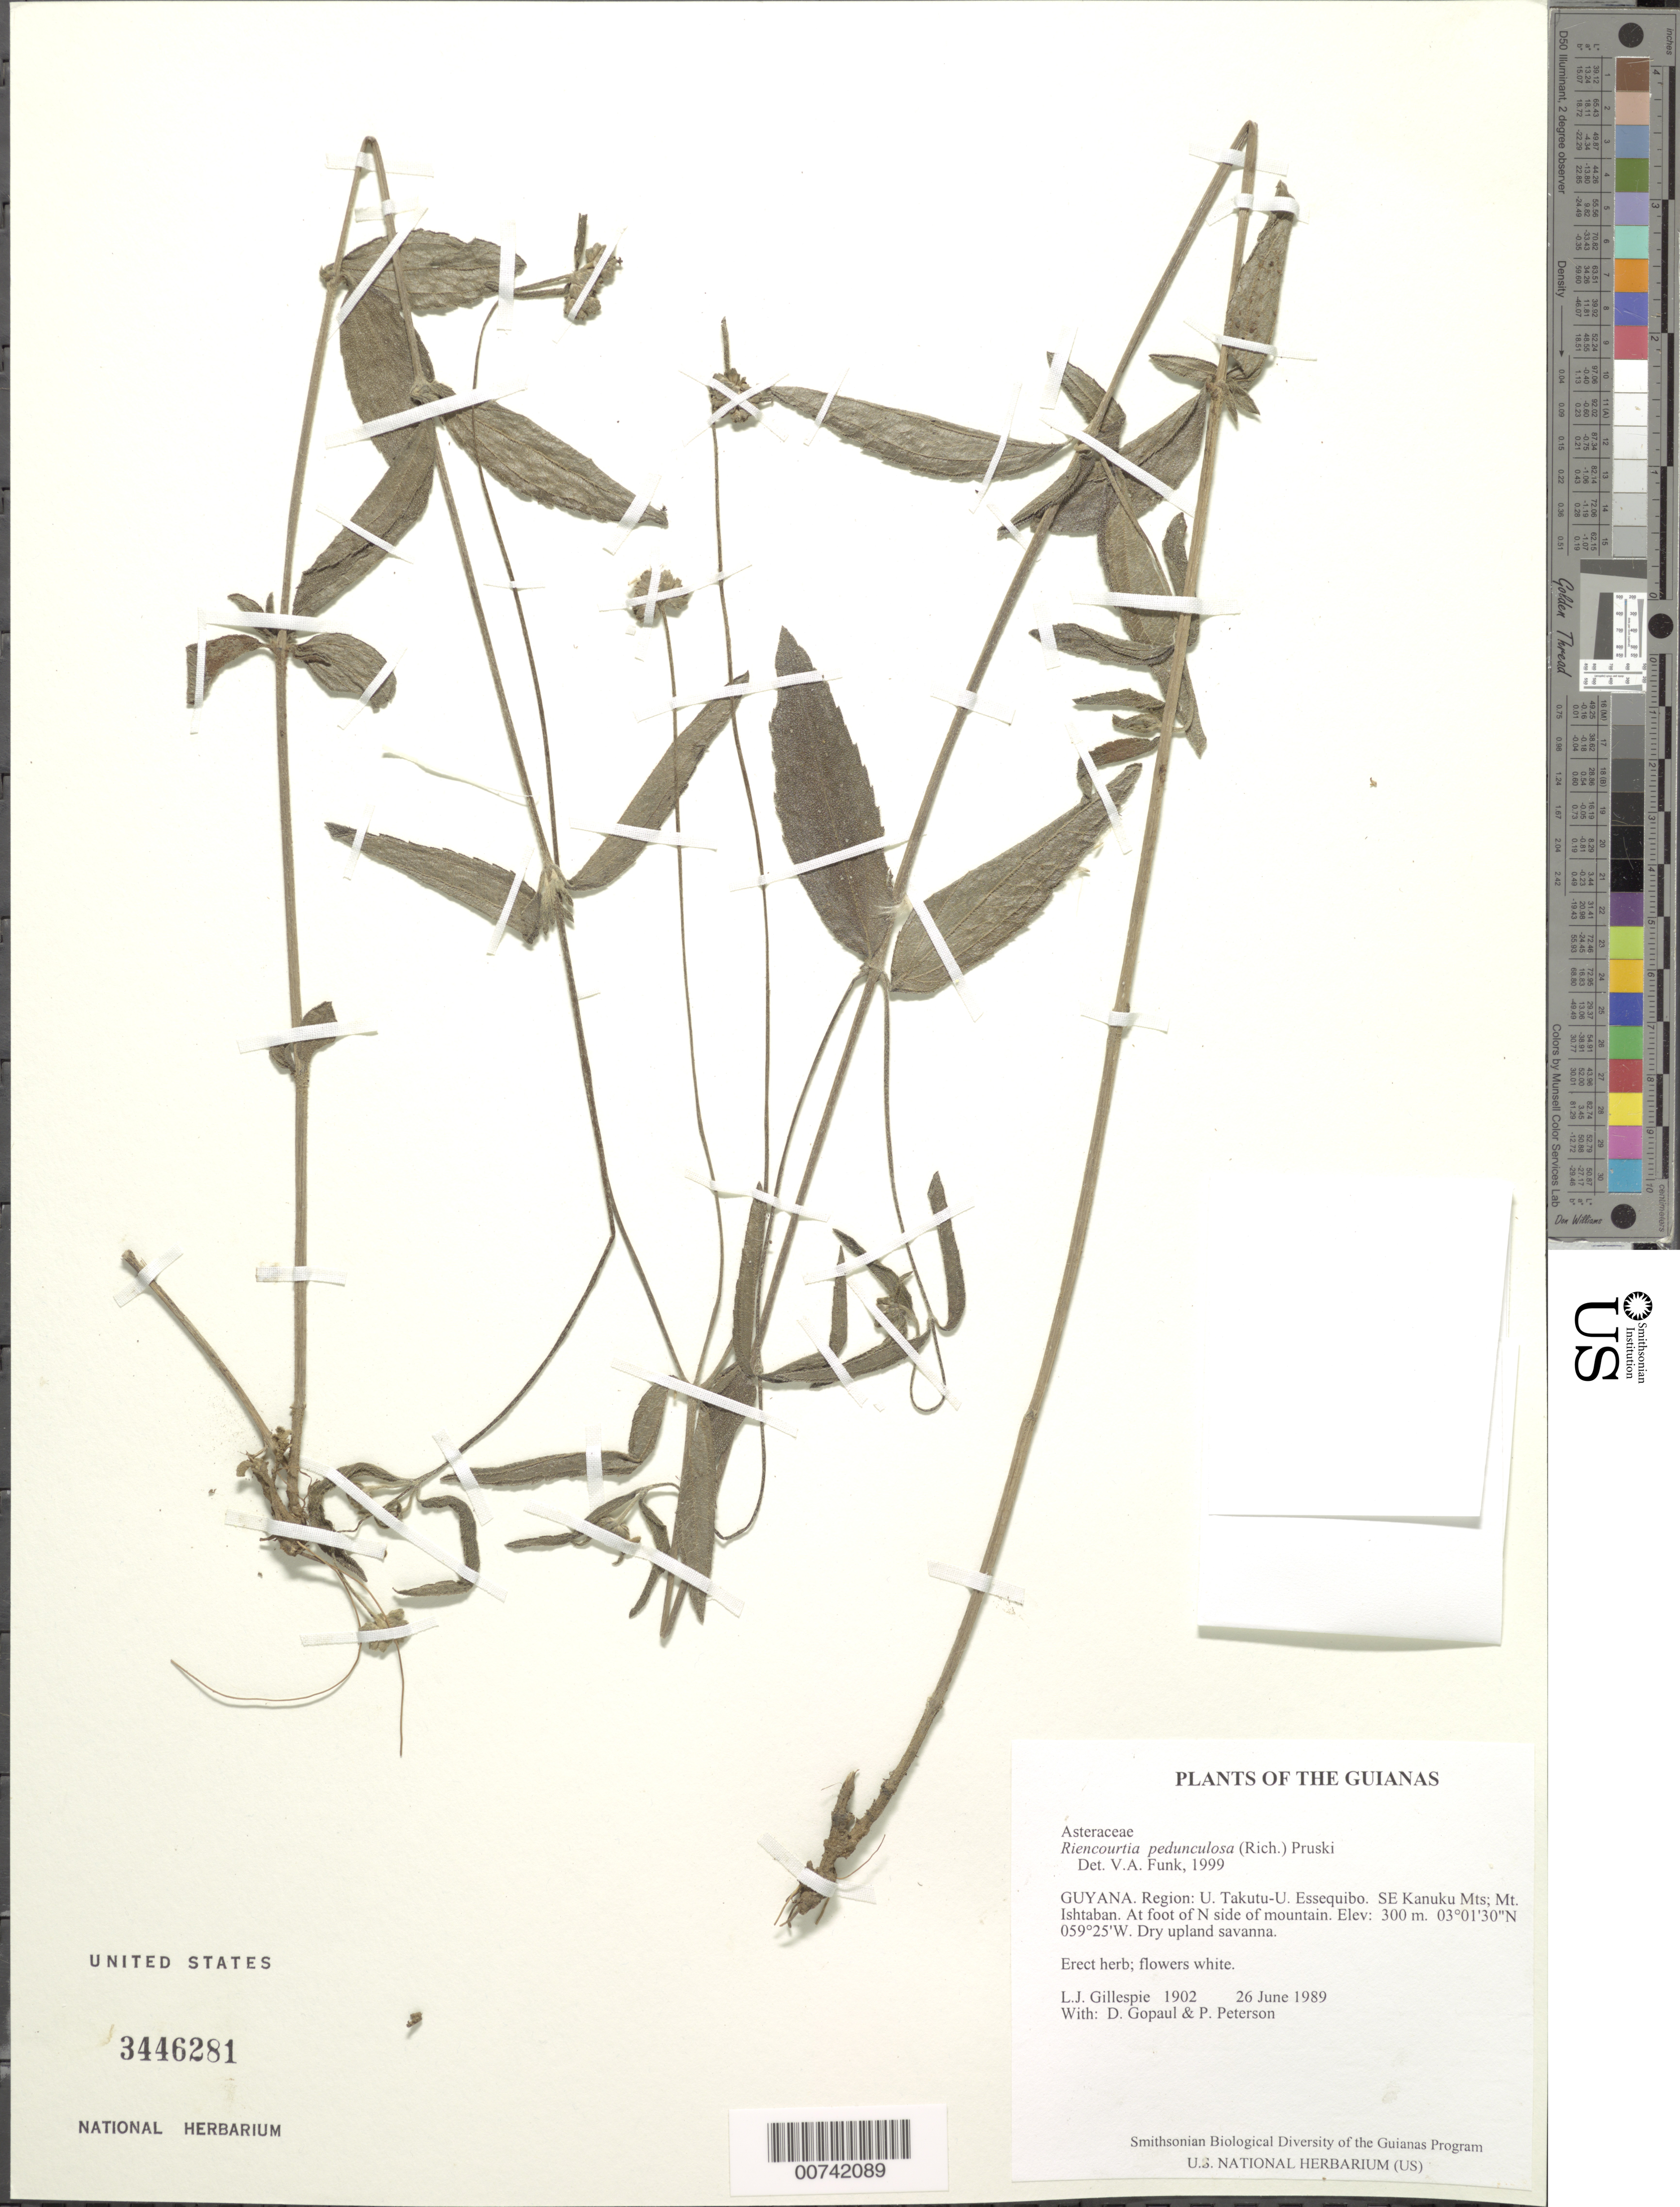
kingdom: Plantae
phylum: Tracheophyta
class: Magnoliopsida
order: Asterales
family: Asteraceae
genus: Riencourtia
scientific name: Riencourtia pedunculosa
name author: (Rich.) Pruski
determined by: Funk, Vicki A., (BOT), Smithsonian Institution - National Museum of Natural History (UNITED STATES)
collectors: L. J. Gillespie, D. Gopaul & P. M. Peterson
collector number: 1902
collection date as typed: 26 June 1989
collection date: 1989-06-26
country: Guyana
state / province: U. Takutu-U. Essequibo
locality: SE Kanuku Mts; Mt. Ishtaban. At foot of N side of mountain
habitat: Dry upland savanna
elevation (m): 300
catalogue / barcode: US 3446281